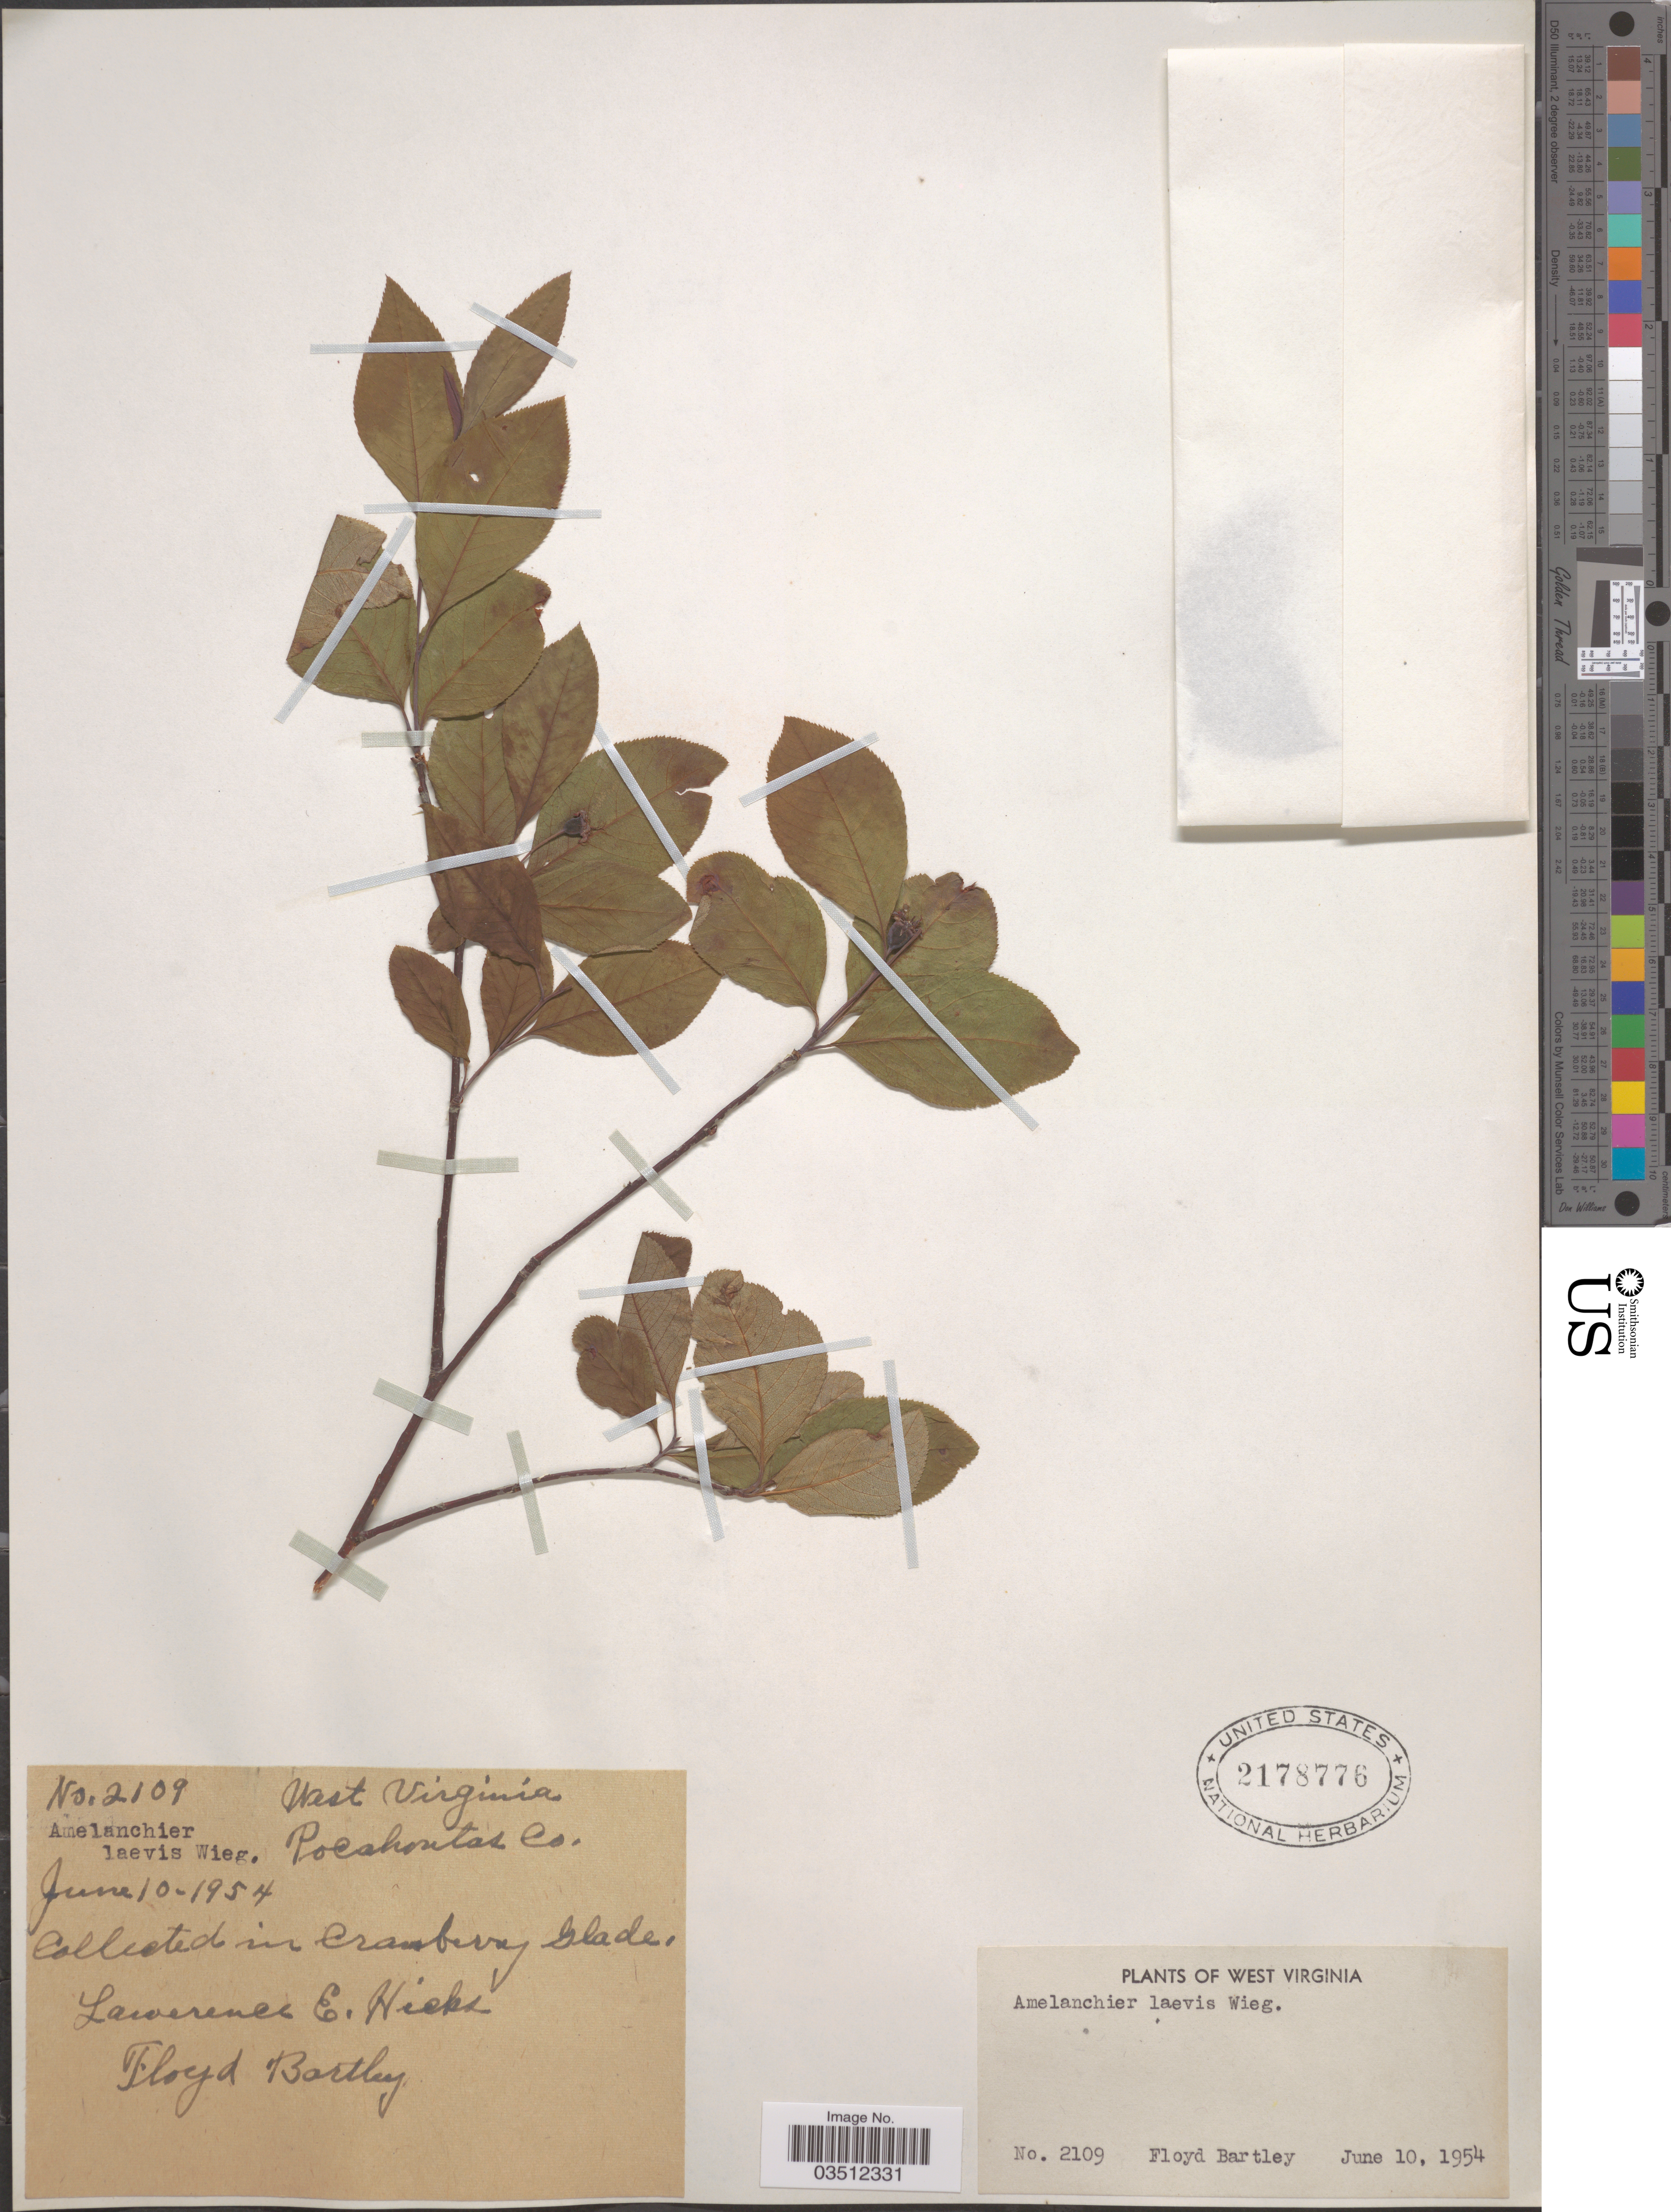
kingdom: Plantae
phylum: Tracheophyta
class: Magnoliopsida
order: Rosales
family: Rosaceae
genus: Amelanchier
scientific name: Amelanchier laevis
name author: Wiegand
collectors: F. Bartley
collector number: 2109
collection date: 1954-06-10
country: United States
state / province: West Virginia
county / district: Pocahontas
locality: Pocahontas Co.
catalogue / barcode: US 2178776